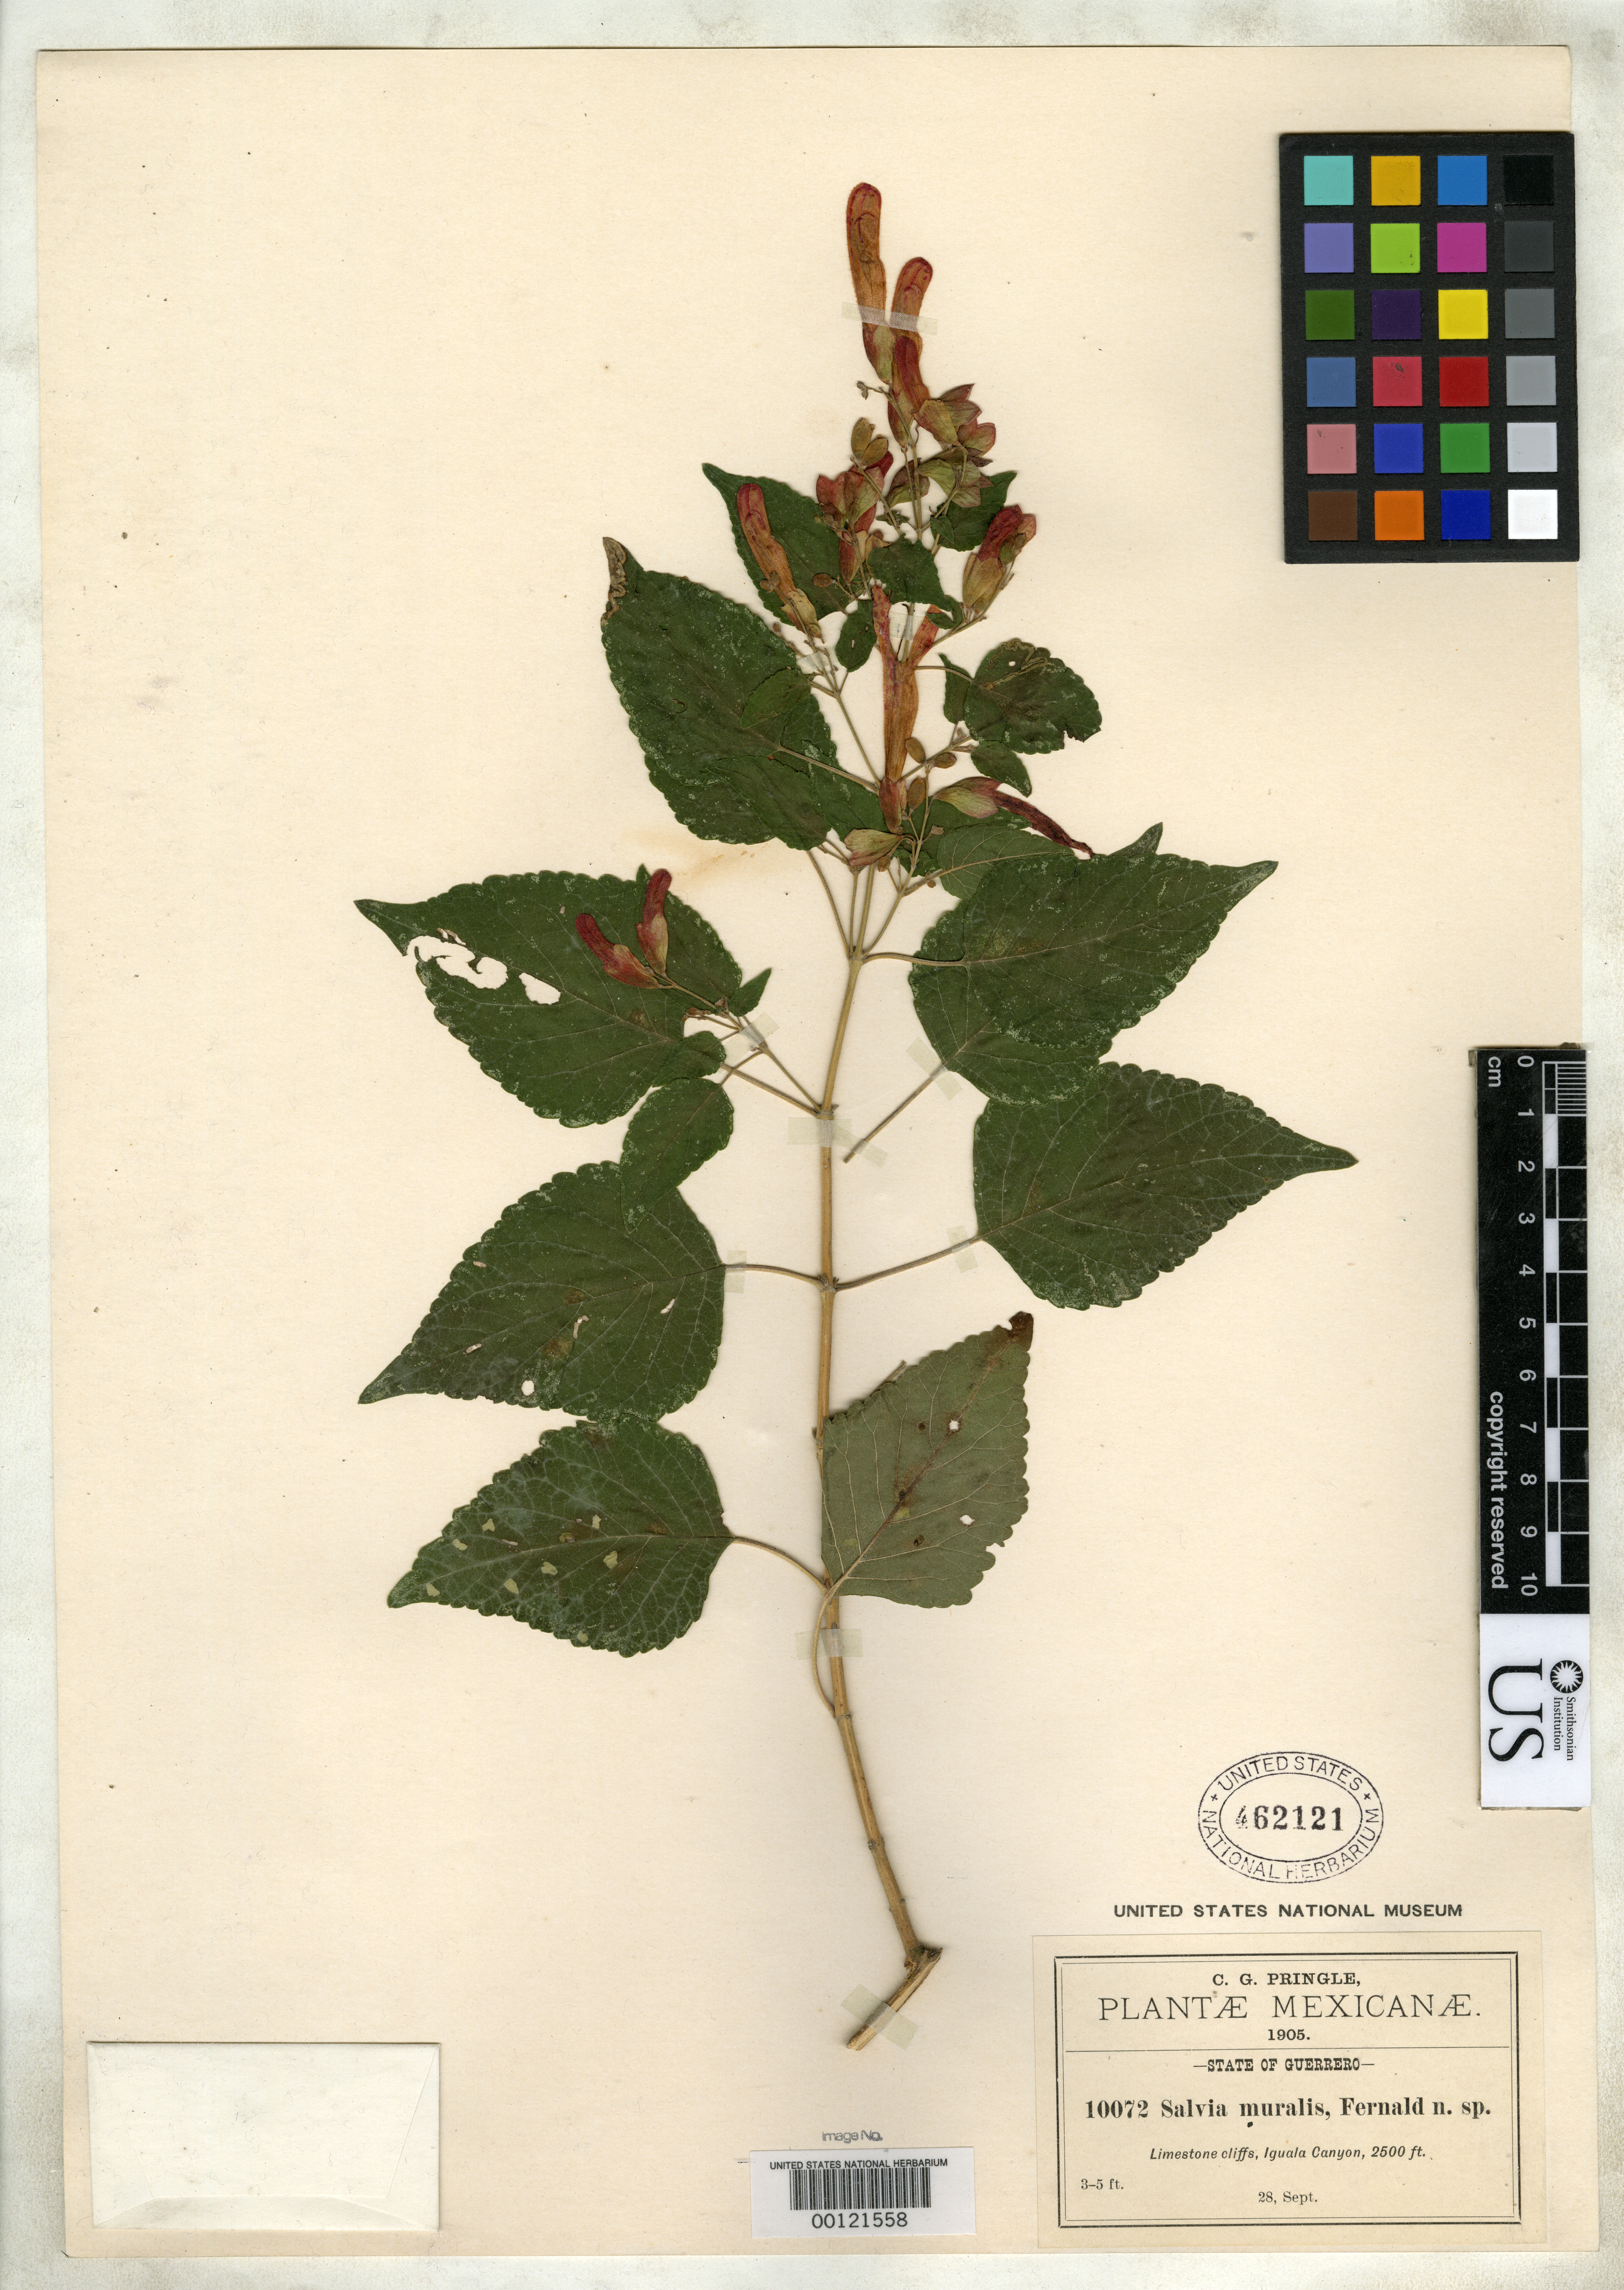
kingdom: Plantae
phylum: Tracheophyta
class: Magnoliopsida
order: Lamiales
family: Lamiaceae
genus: Salvia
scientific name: Salvia muralis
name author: Fernald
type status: Isotype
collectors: C. G. Pringle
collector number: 10072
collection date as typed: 28 Sep 1905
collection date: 1905-09-28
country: Mexico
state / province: Guerrero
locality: Iquala Canyon.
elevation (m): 762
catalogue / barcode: US 462121